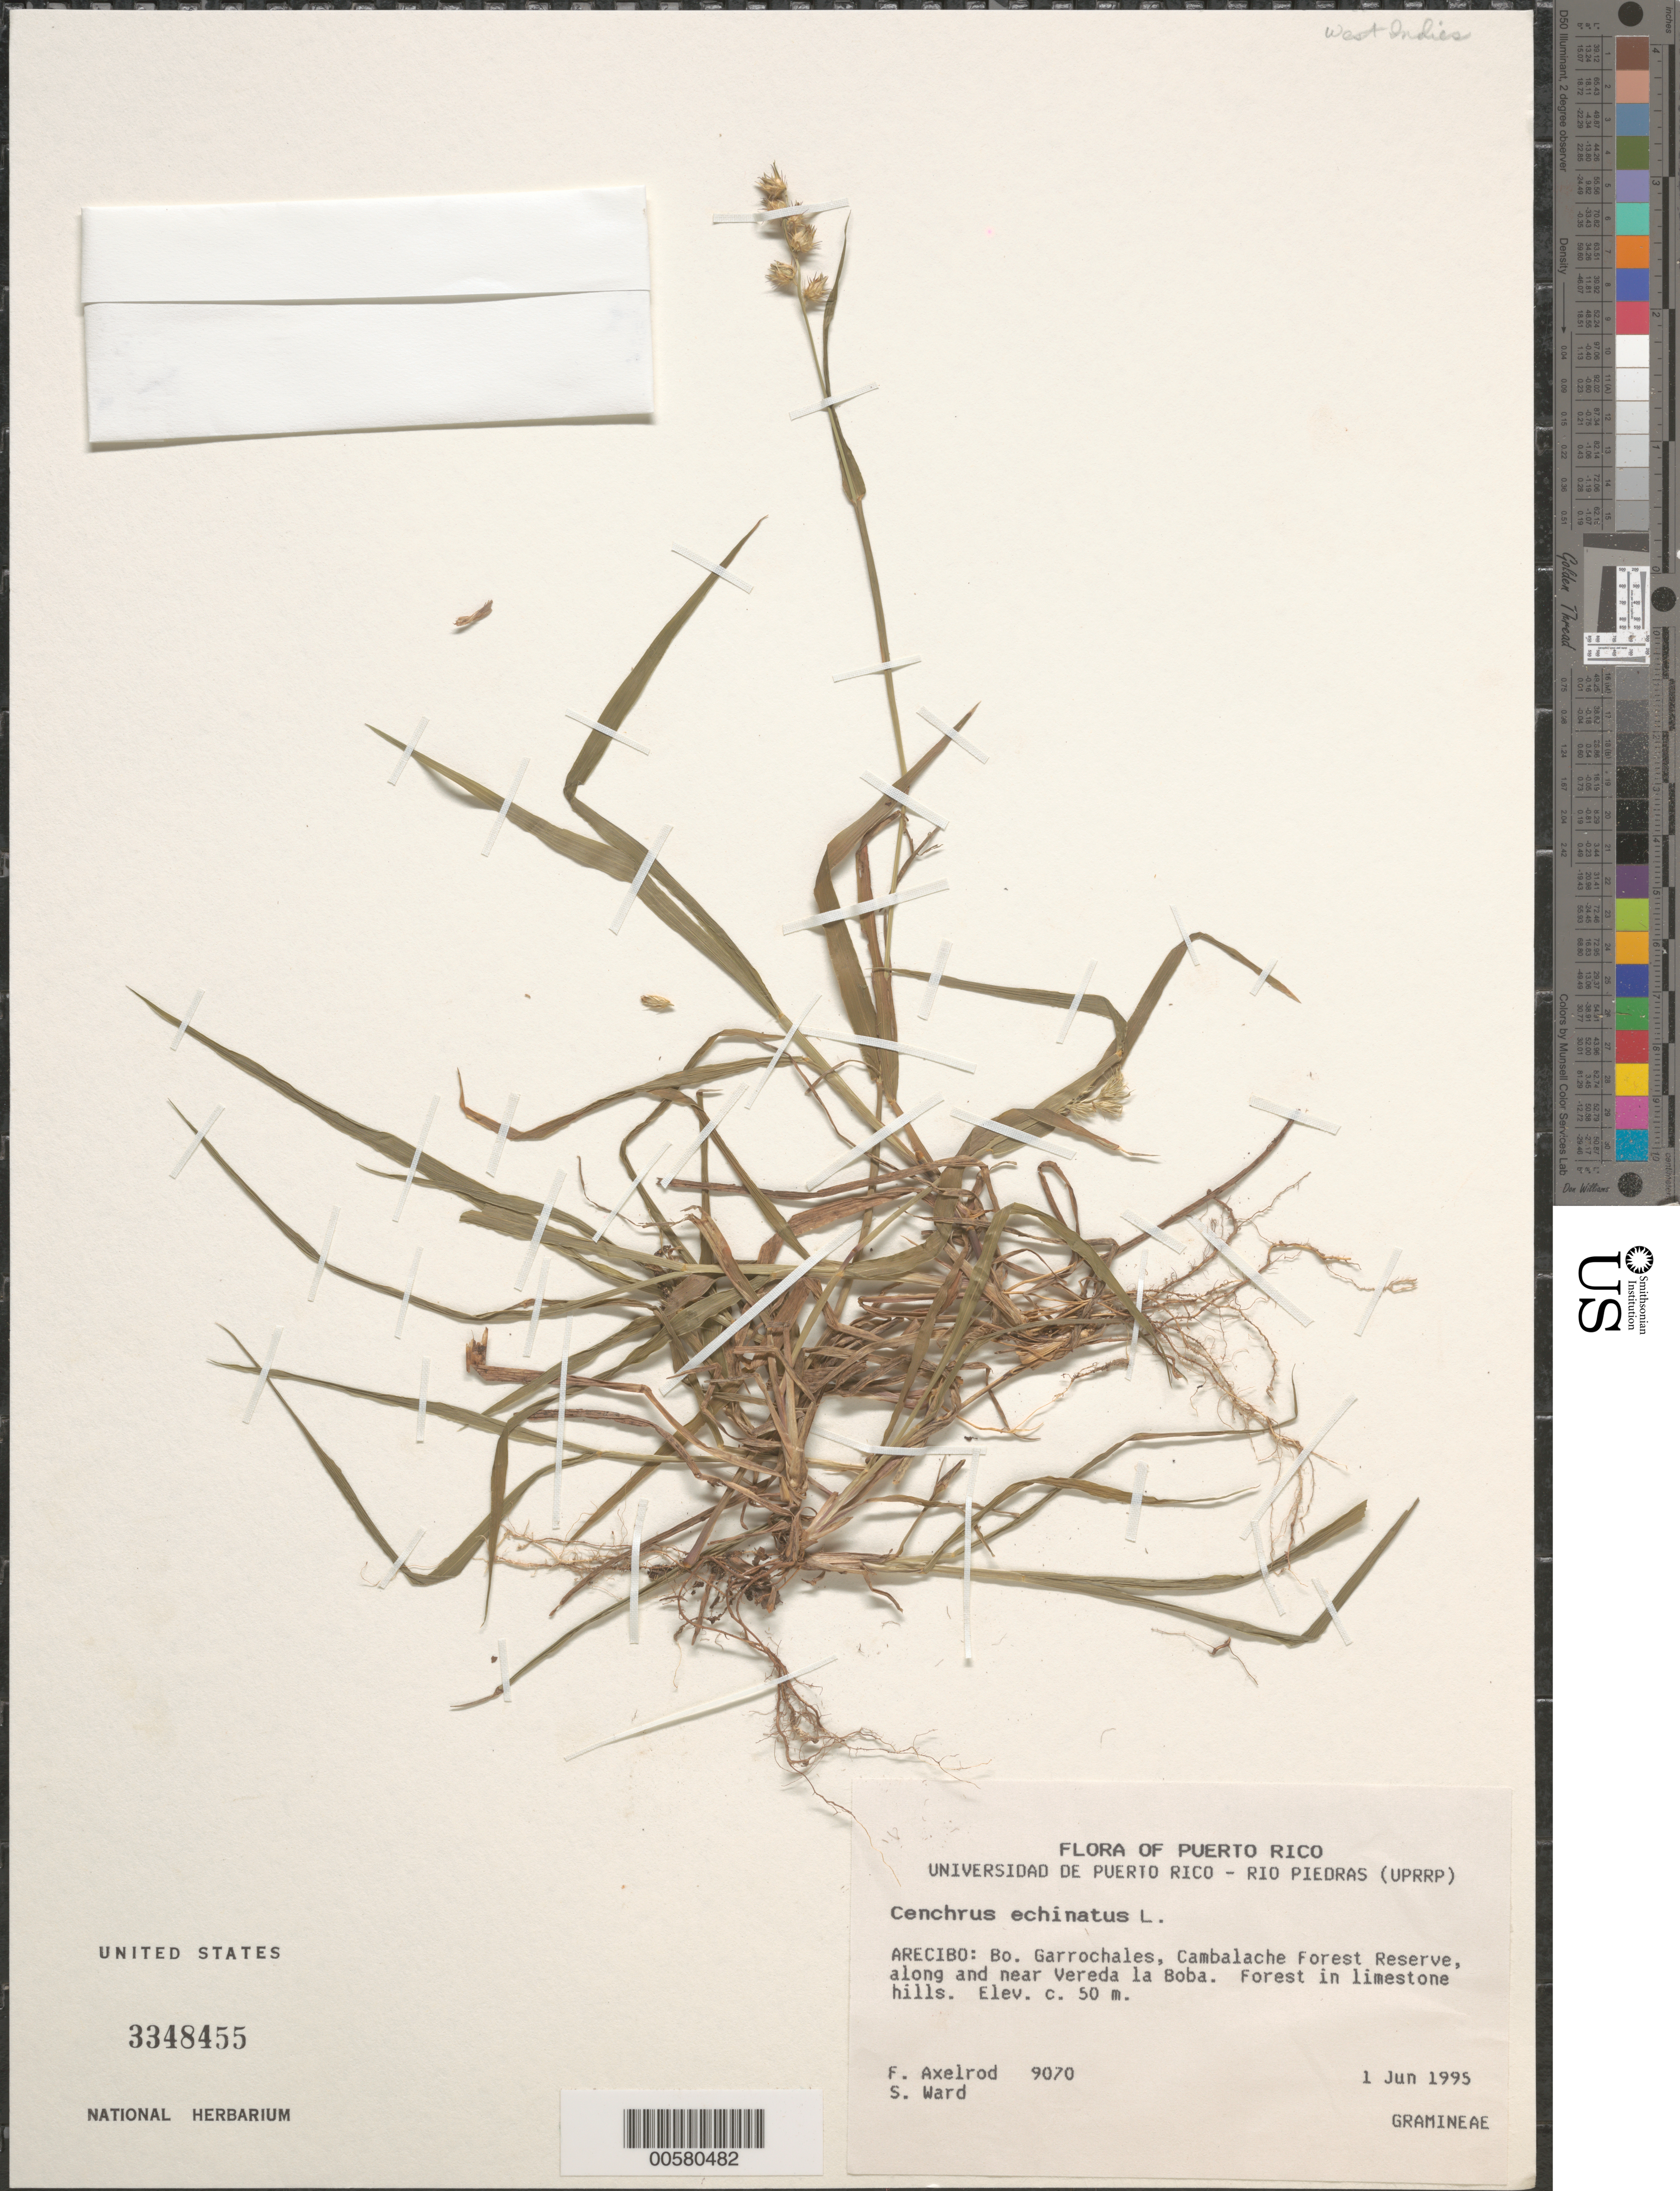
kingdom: Plantae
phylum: Tracheophyta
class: Liliopsida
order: Poales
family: Poaceae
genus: Cenchrus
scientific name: Cenchrus echinatus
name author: L.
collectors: F. Axelrod & S. Ward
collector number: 9070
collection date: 1995-06-01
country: Puerto Rico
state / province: Arecibo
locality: Bo. Garrochales, Cambalache Forest Reserve, along and near Vereda la Boba.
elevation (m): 50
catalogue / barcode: US 3348455